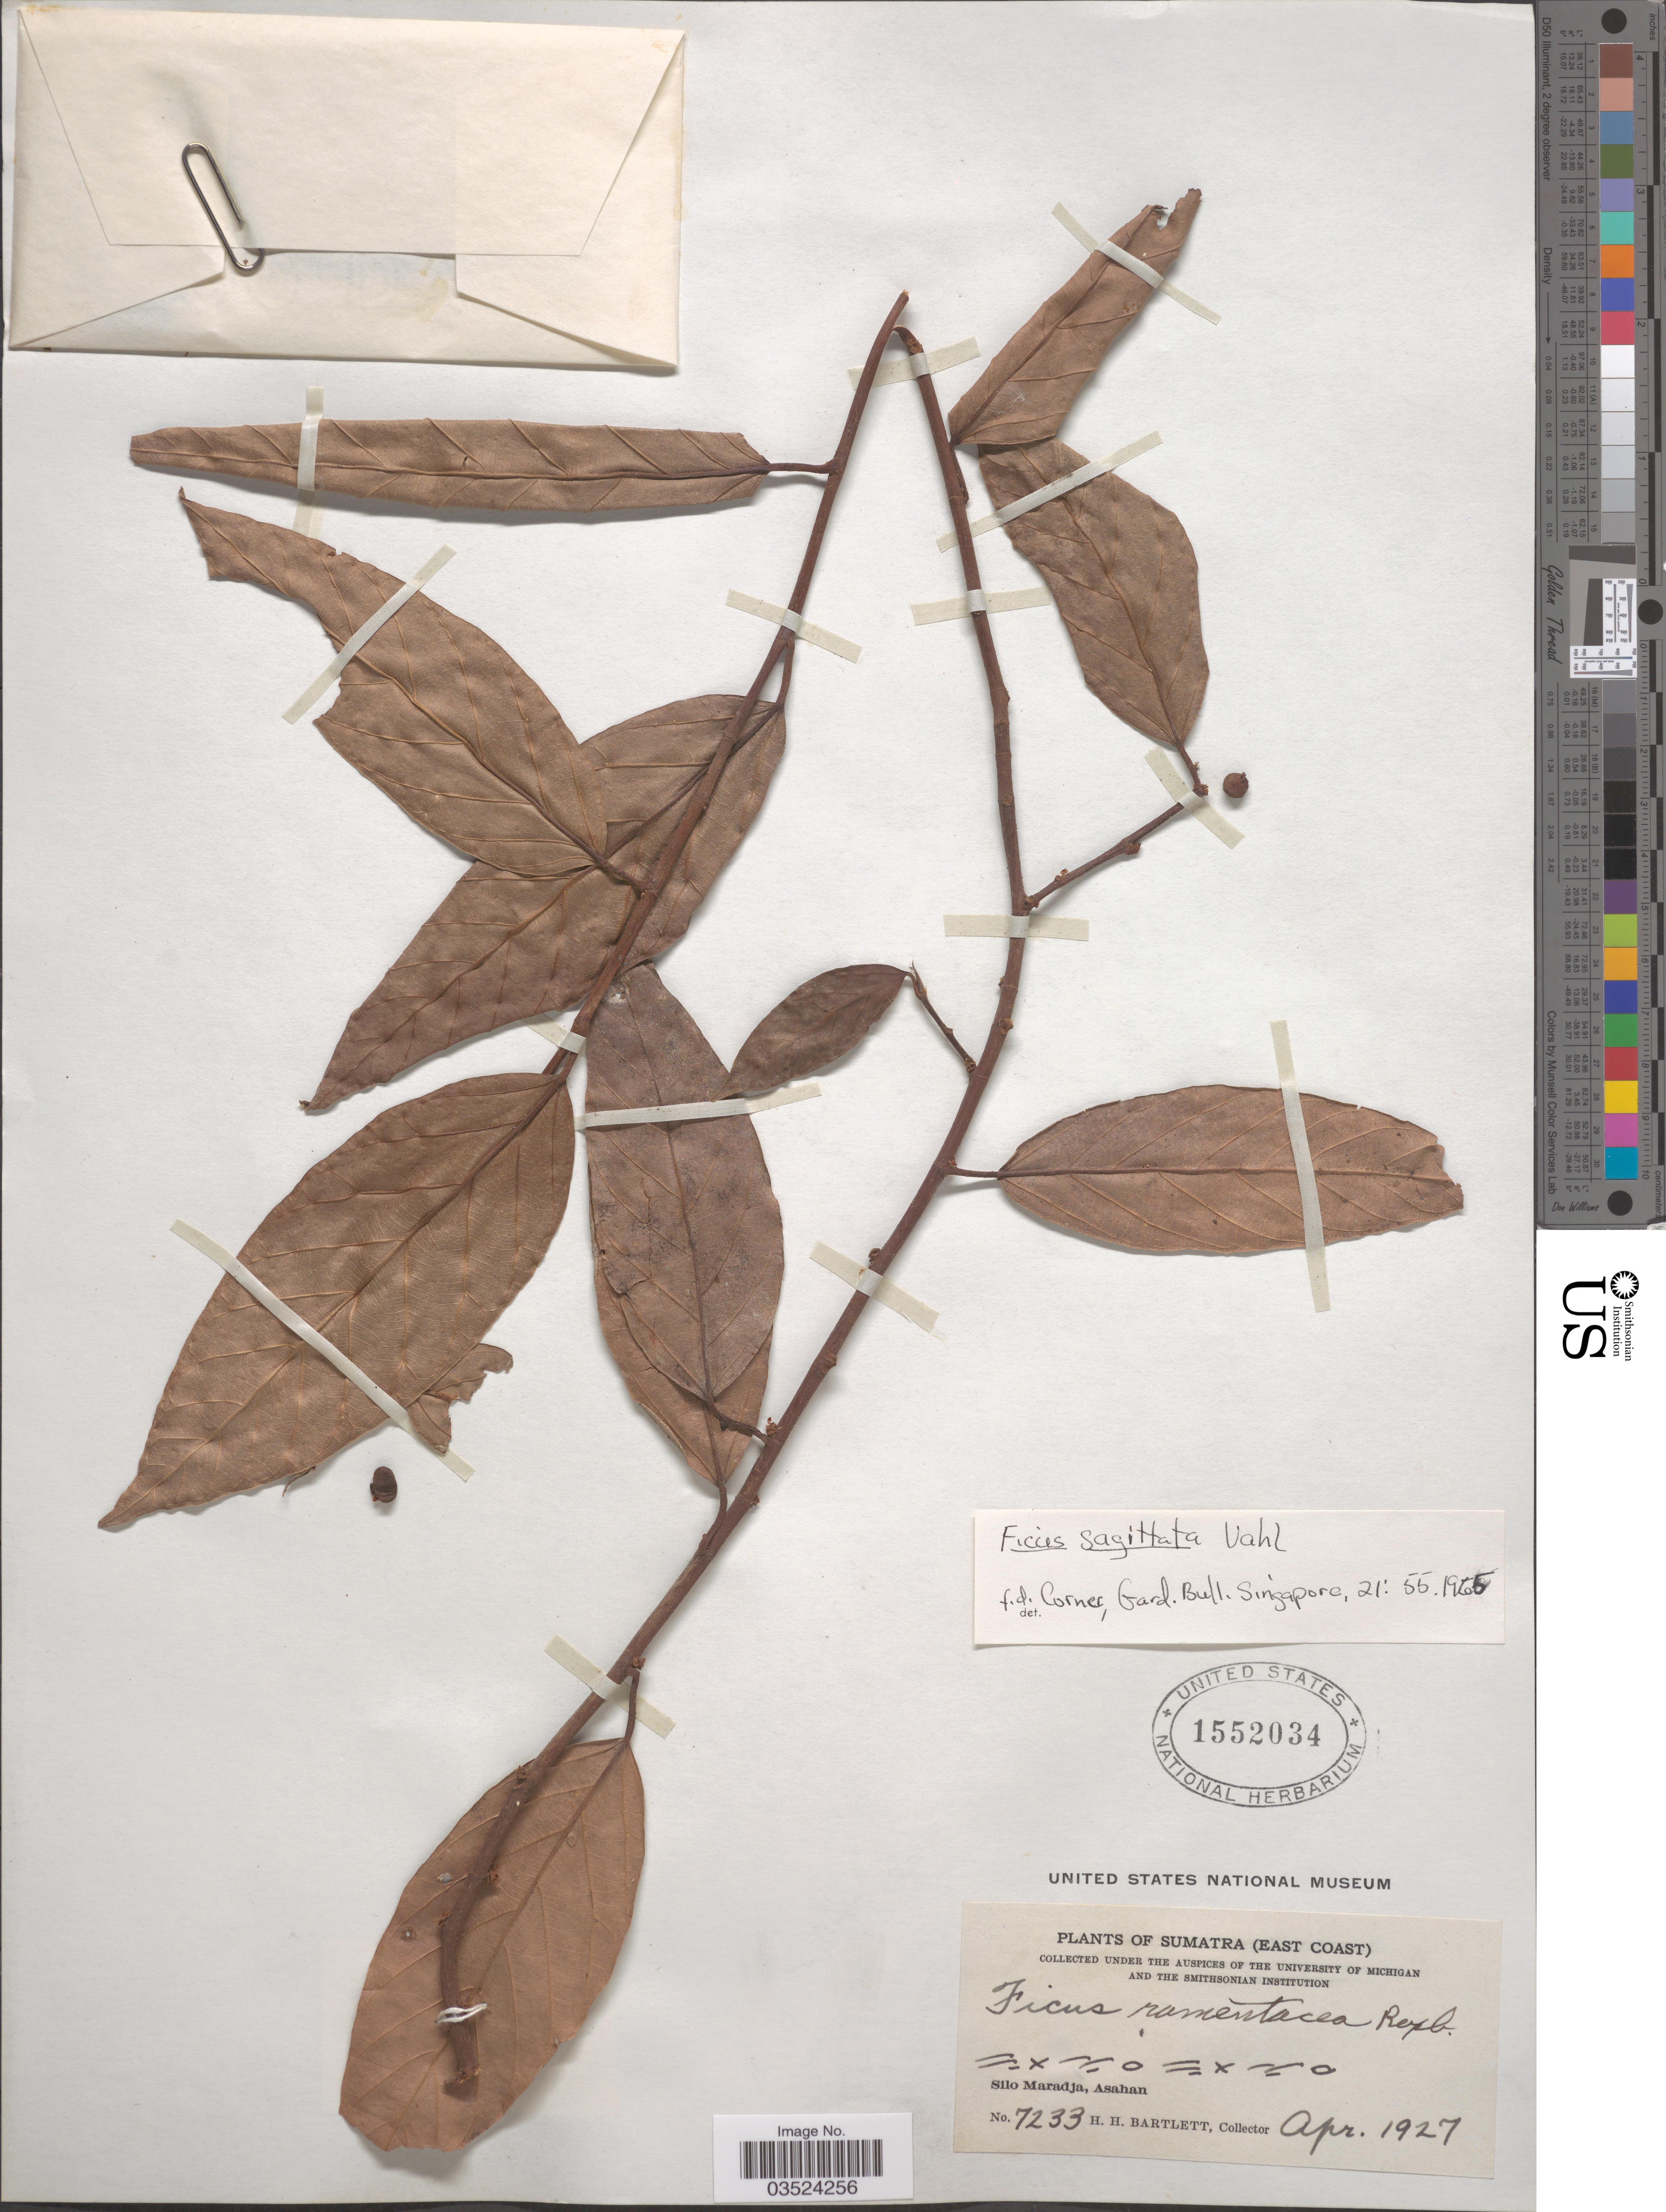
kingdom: Plantae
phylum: Tracheophyta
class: Magnoliopsida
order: Rosales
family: Moraceae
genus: Ficus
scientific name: Ficus sagittata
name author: Vahl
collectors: H. H. Bartlett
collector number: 7233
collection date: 1927-04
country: Indonesia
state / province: Sumatra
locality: (East Coast). Silo Maradja, Asahan.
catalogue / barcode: US 1552034